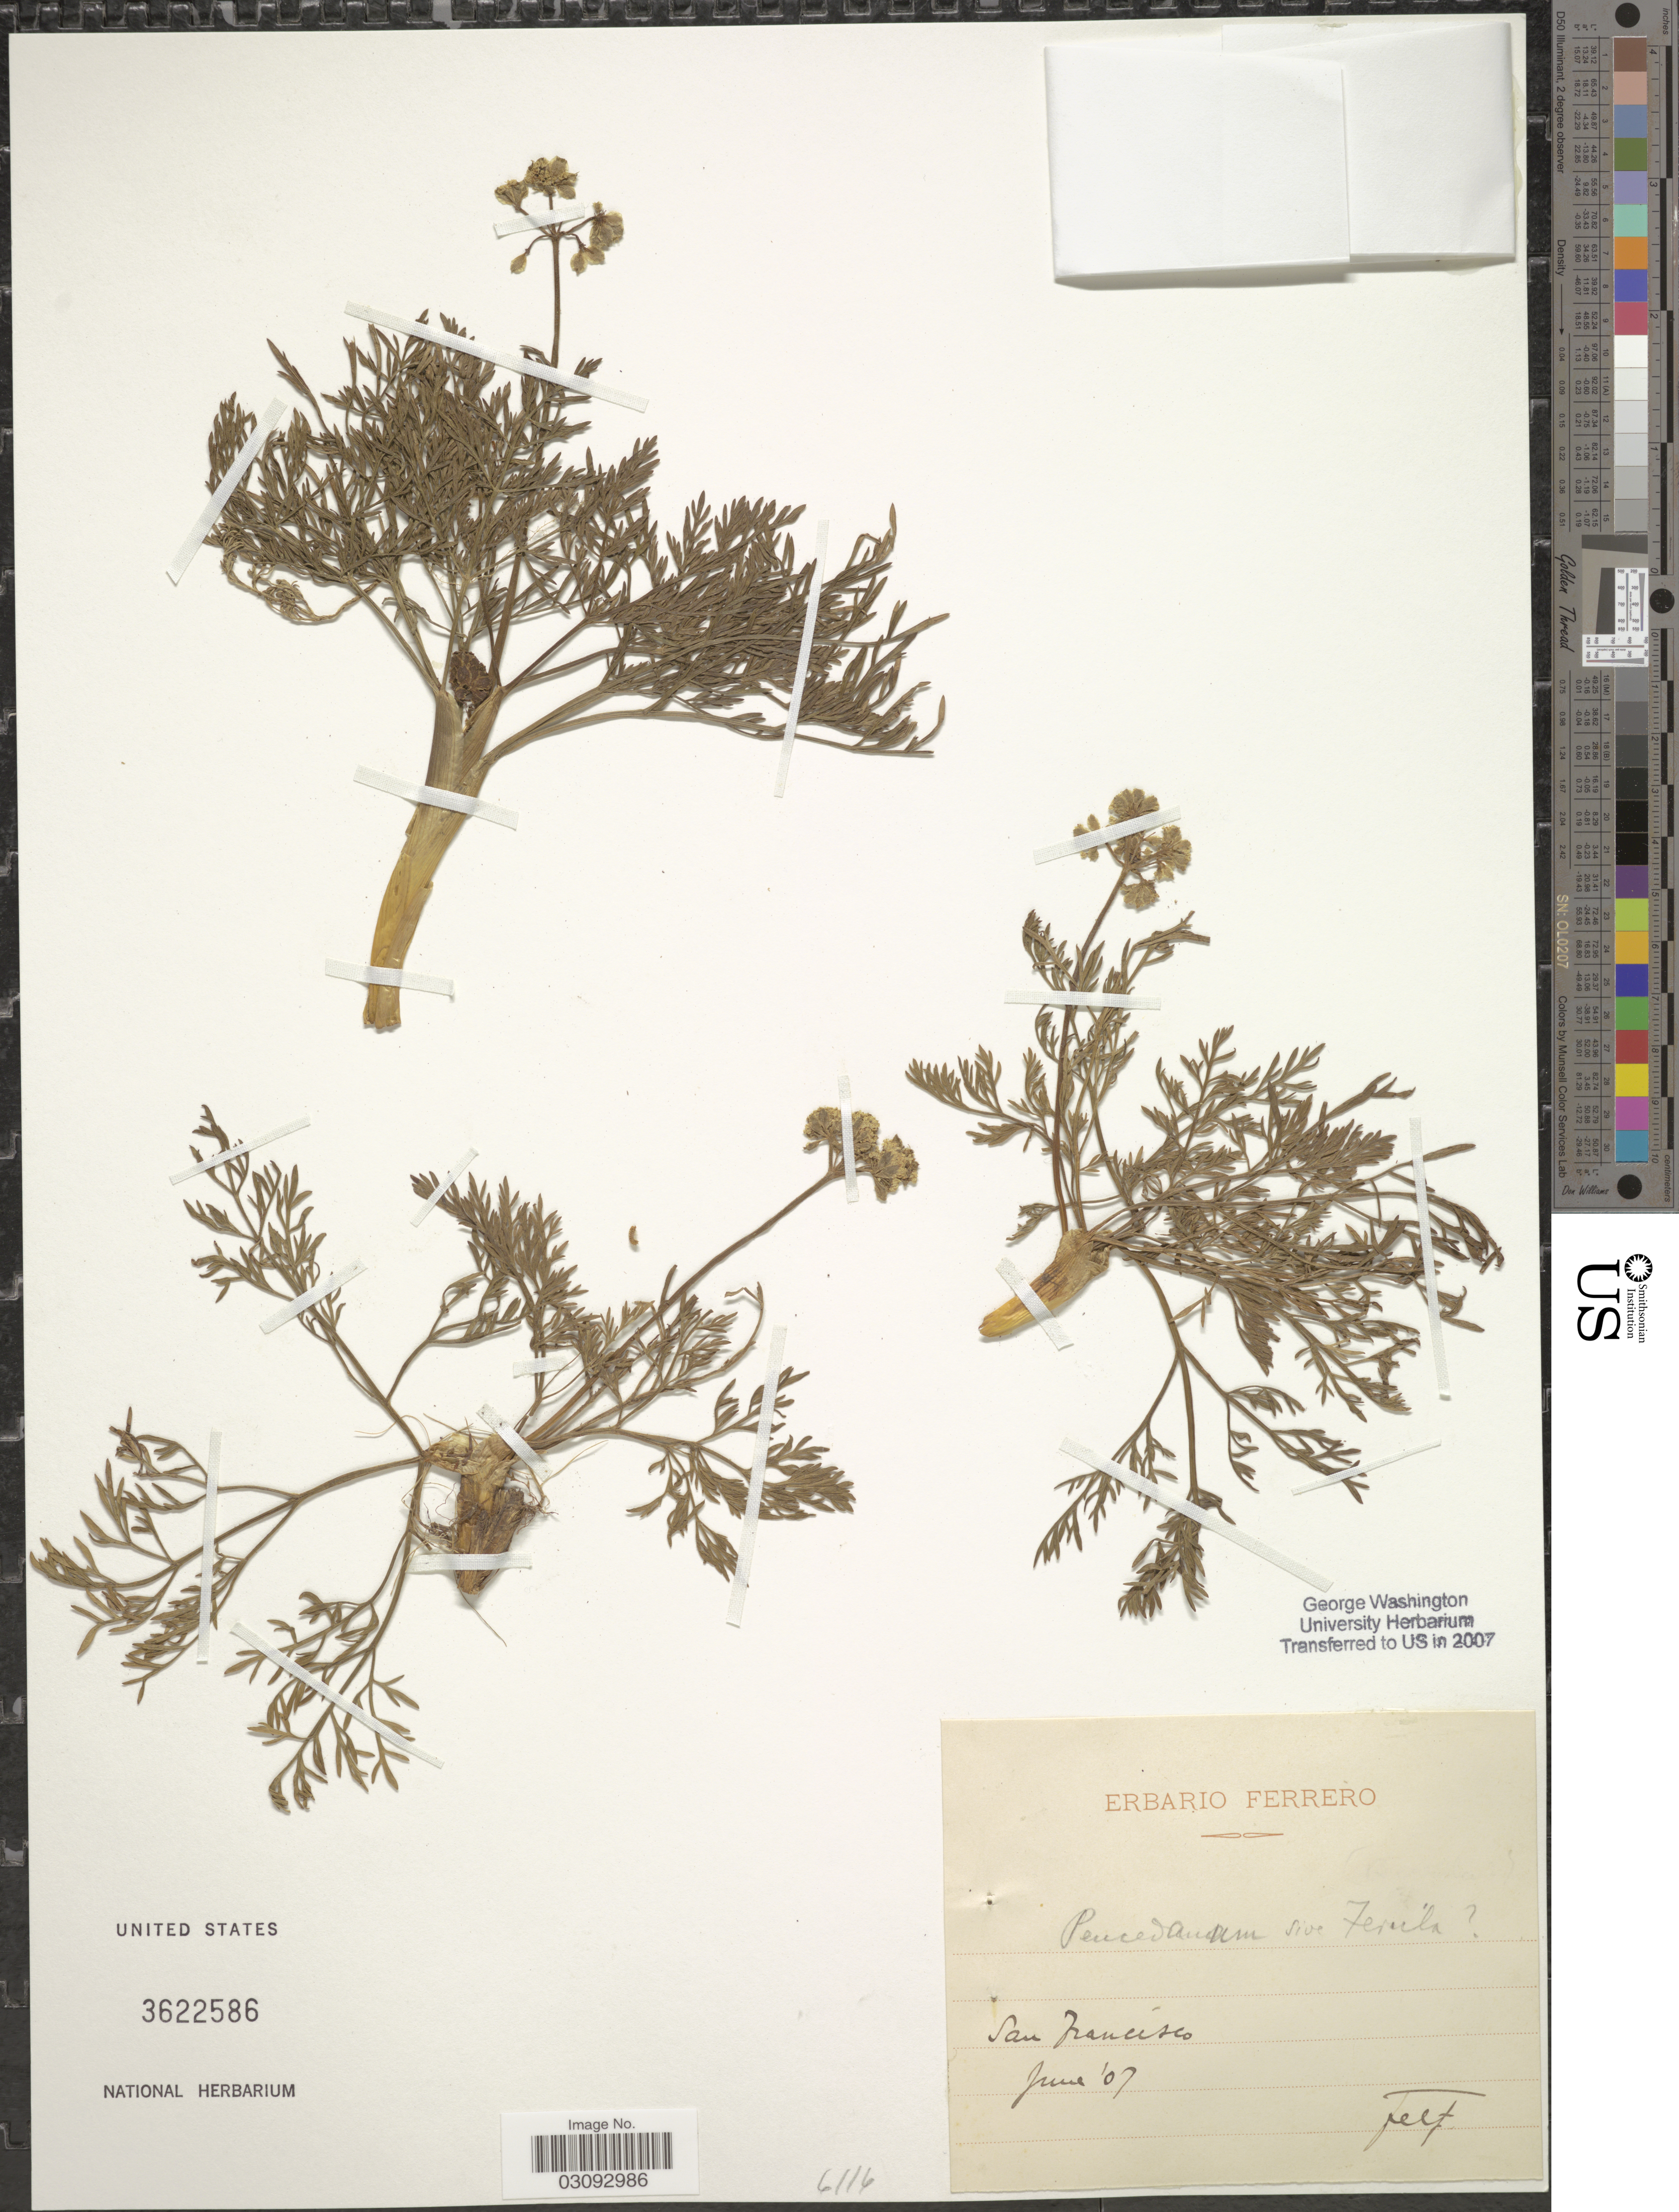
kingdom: Plantae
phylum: Tracheophyta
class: Magnoliopsida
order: Apiales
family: Apiaceae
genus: Peucedanum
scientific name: Peucedanum sp.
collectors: F. Ferrero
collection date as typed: Transcribed d/m/y: /6/7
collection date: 1907-06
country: United States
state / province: California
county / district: San Francisco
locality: San Francisco.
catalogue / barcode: US 3622586